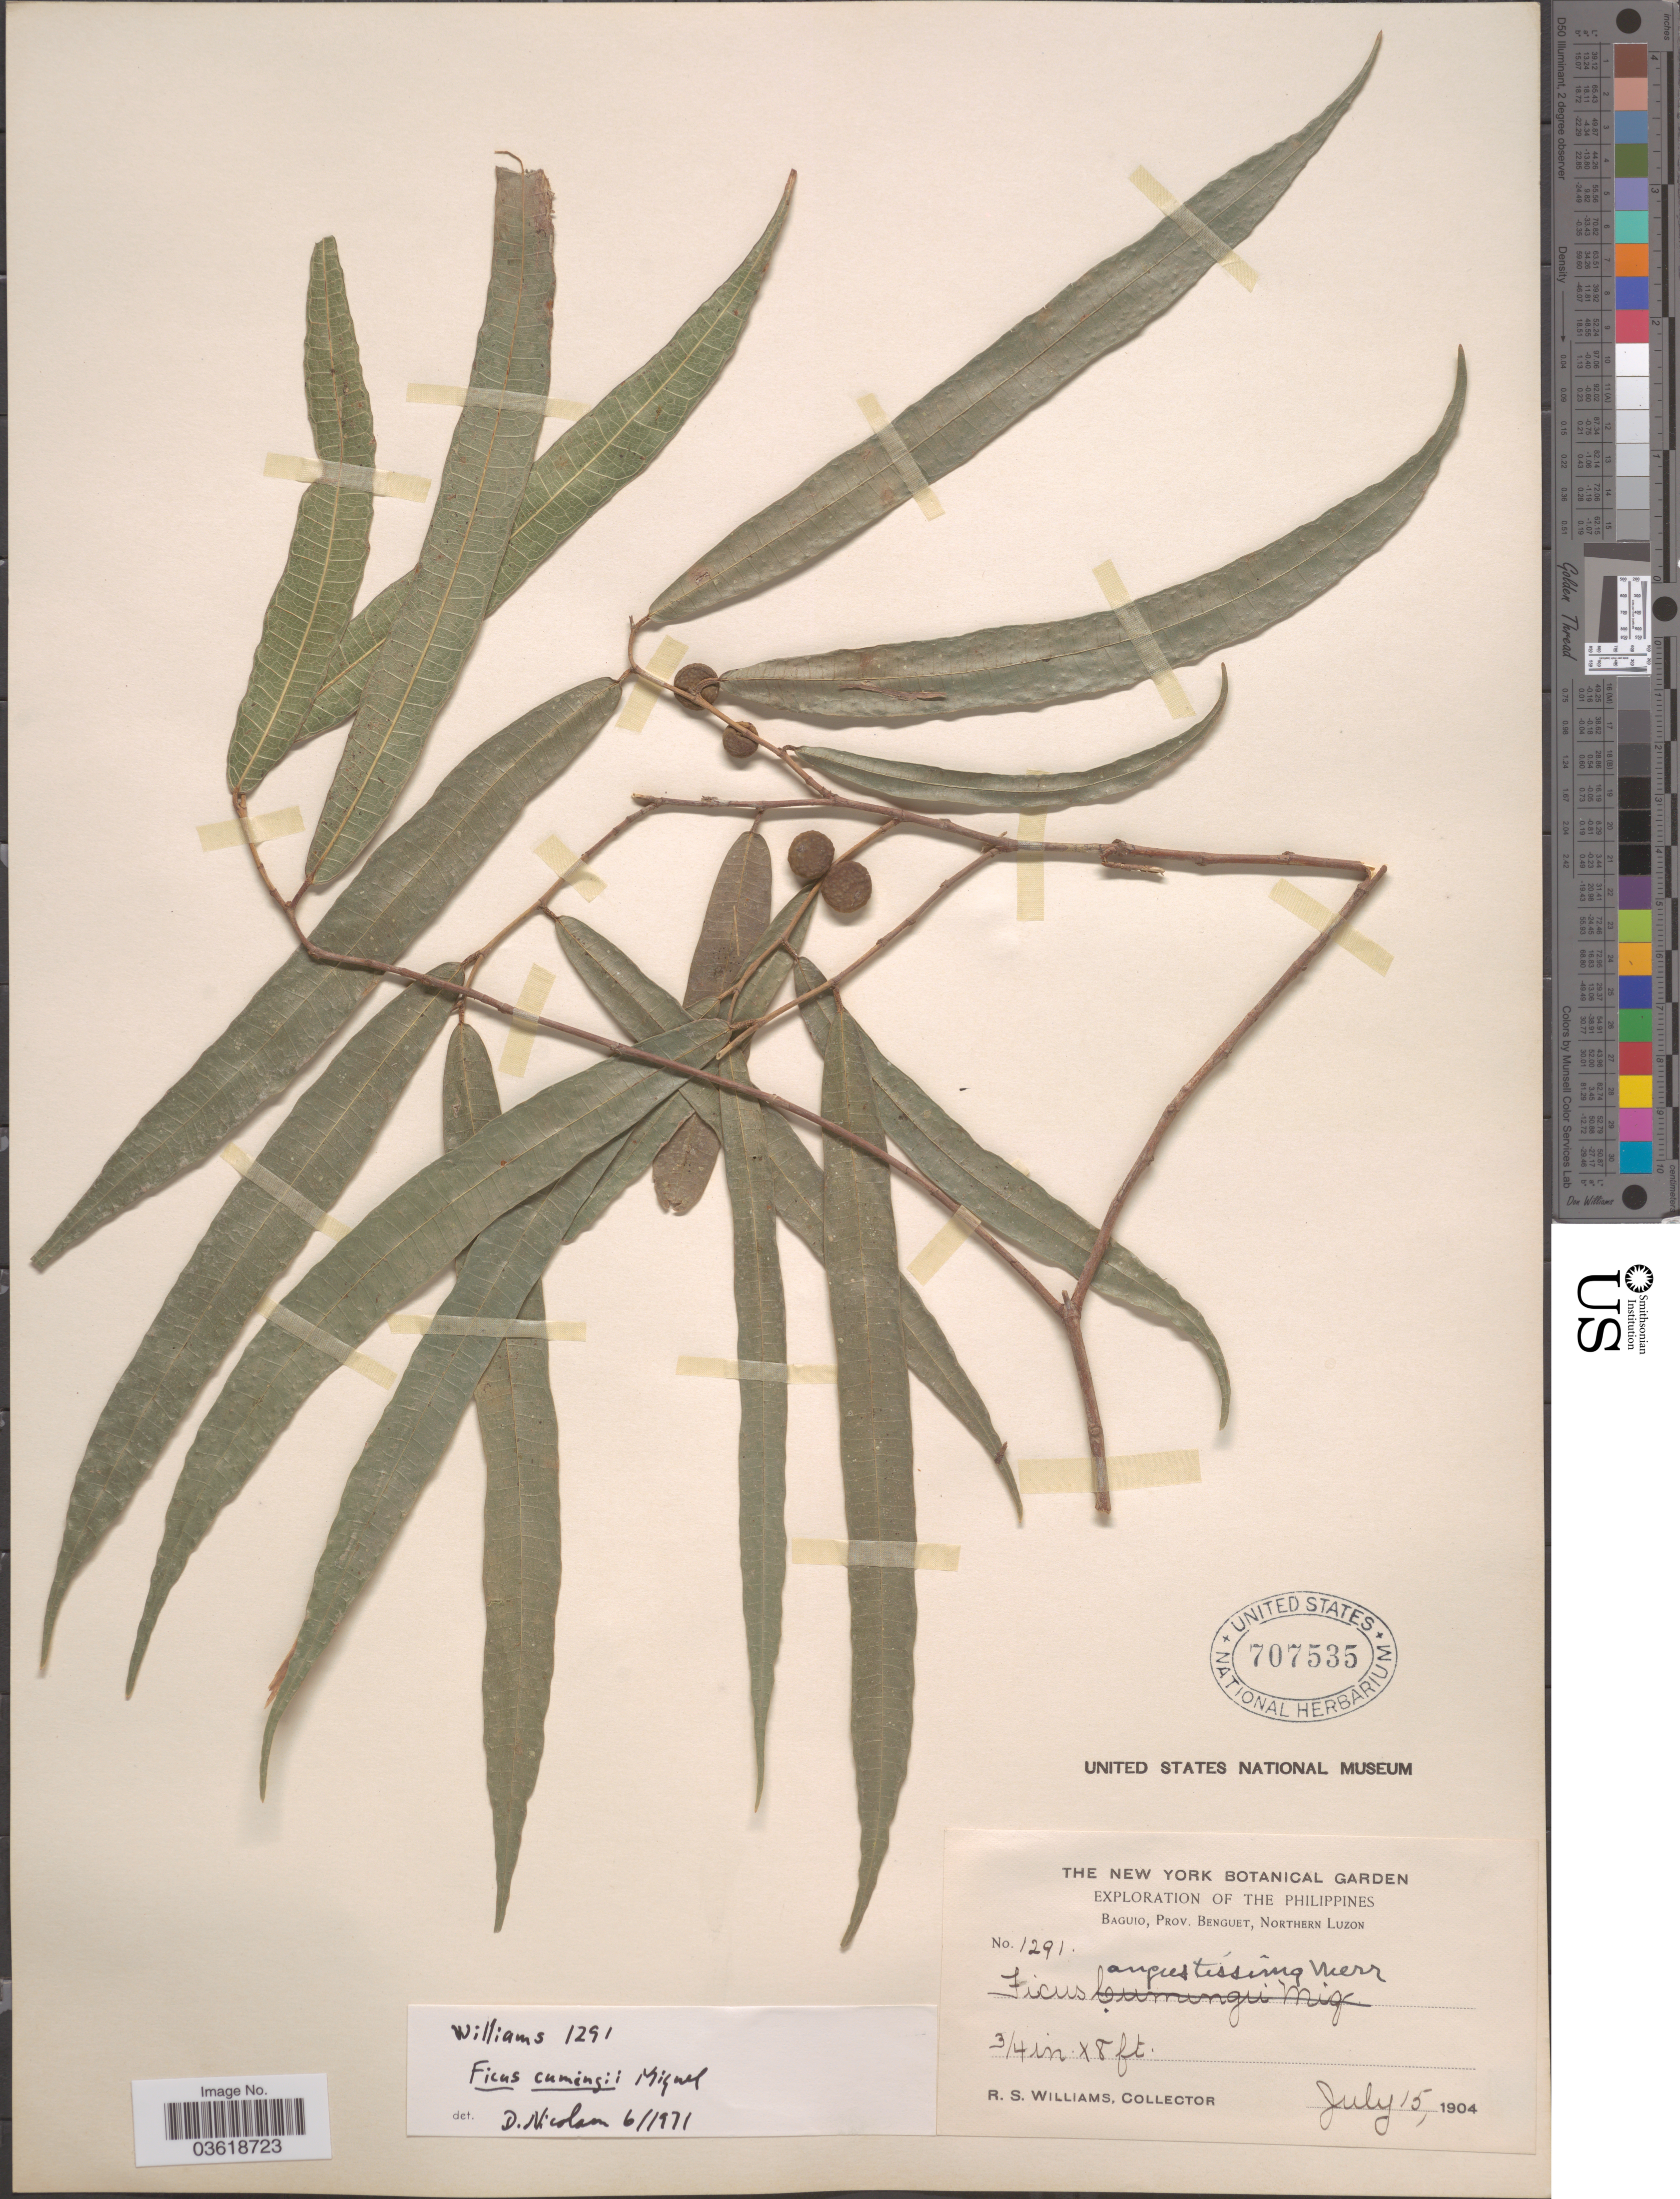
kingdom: Plantae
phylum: Tracheophyta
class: Magnoliopsida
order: Rosales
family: Moraceae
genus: Ficus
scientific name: Ficus cumingii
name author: Miq.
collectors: R. S. Williams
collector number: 1291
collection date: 1904-07-15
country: Philippines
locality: Baguio, Prov. Benguet, Northern Luzon.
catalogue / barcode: US 707535